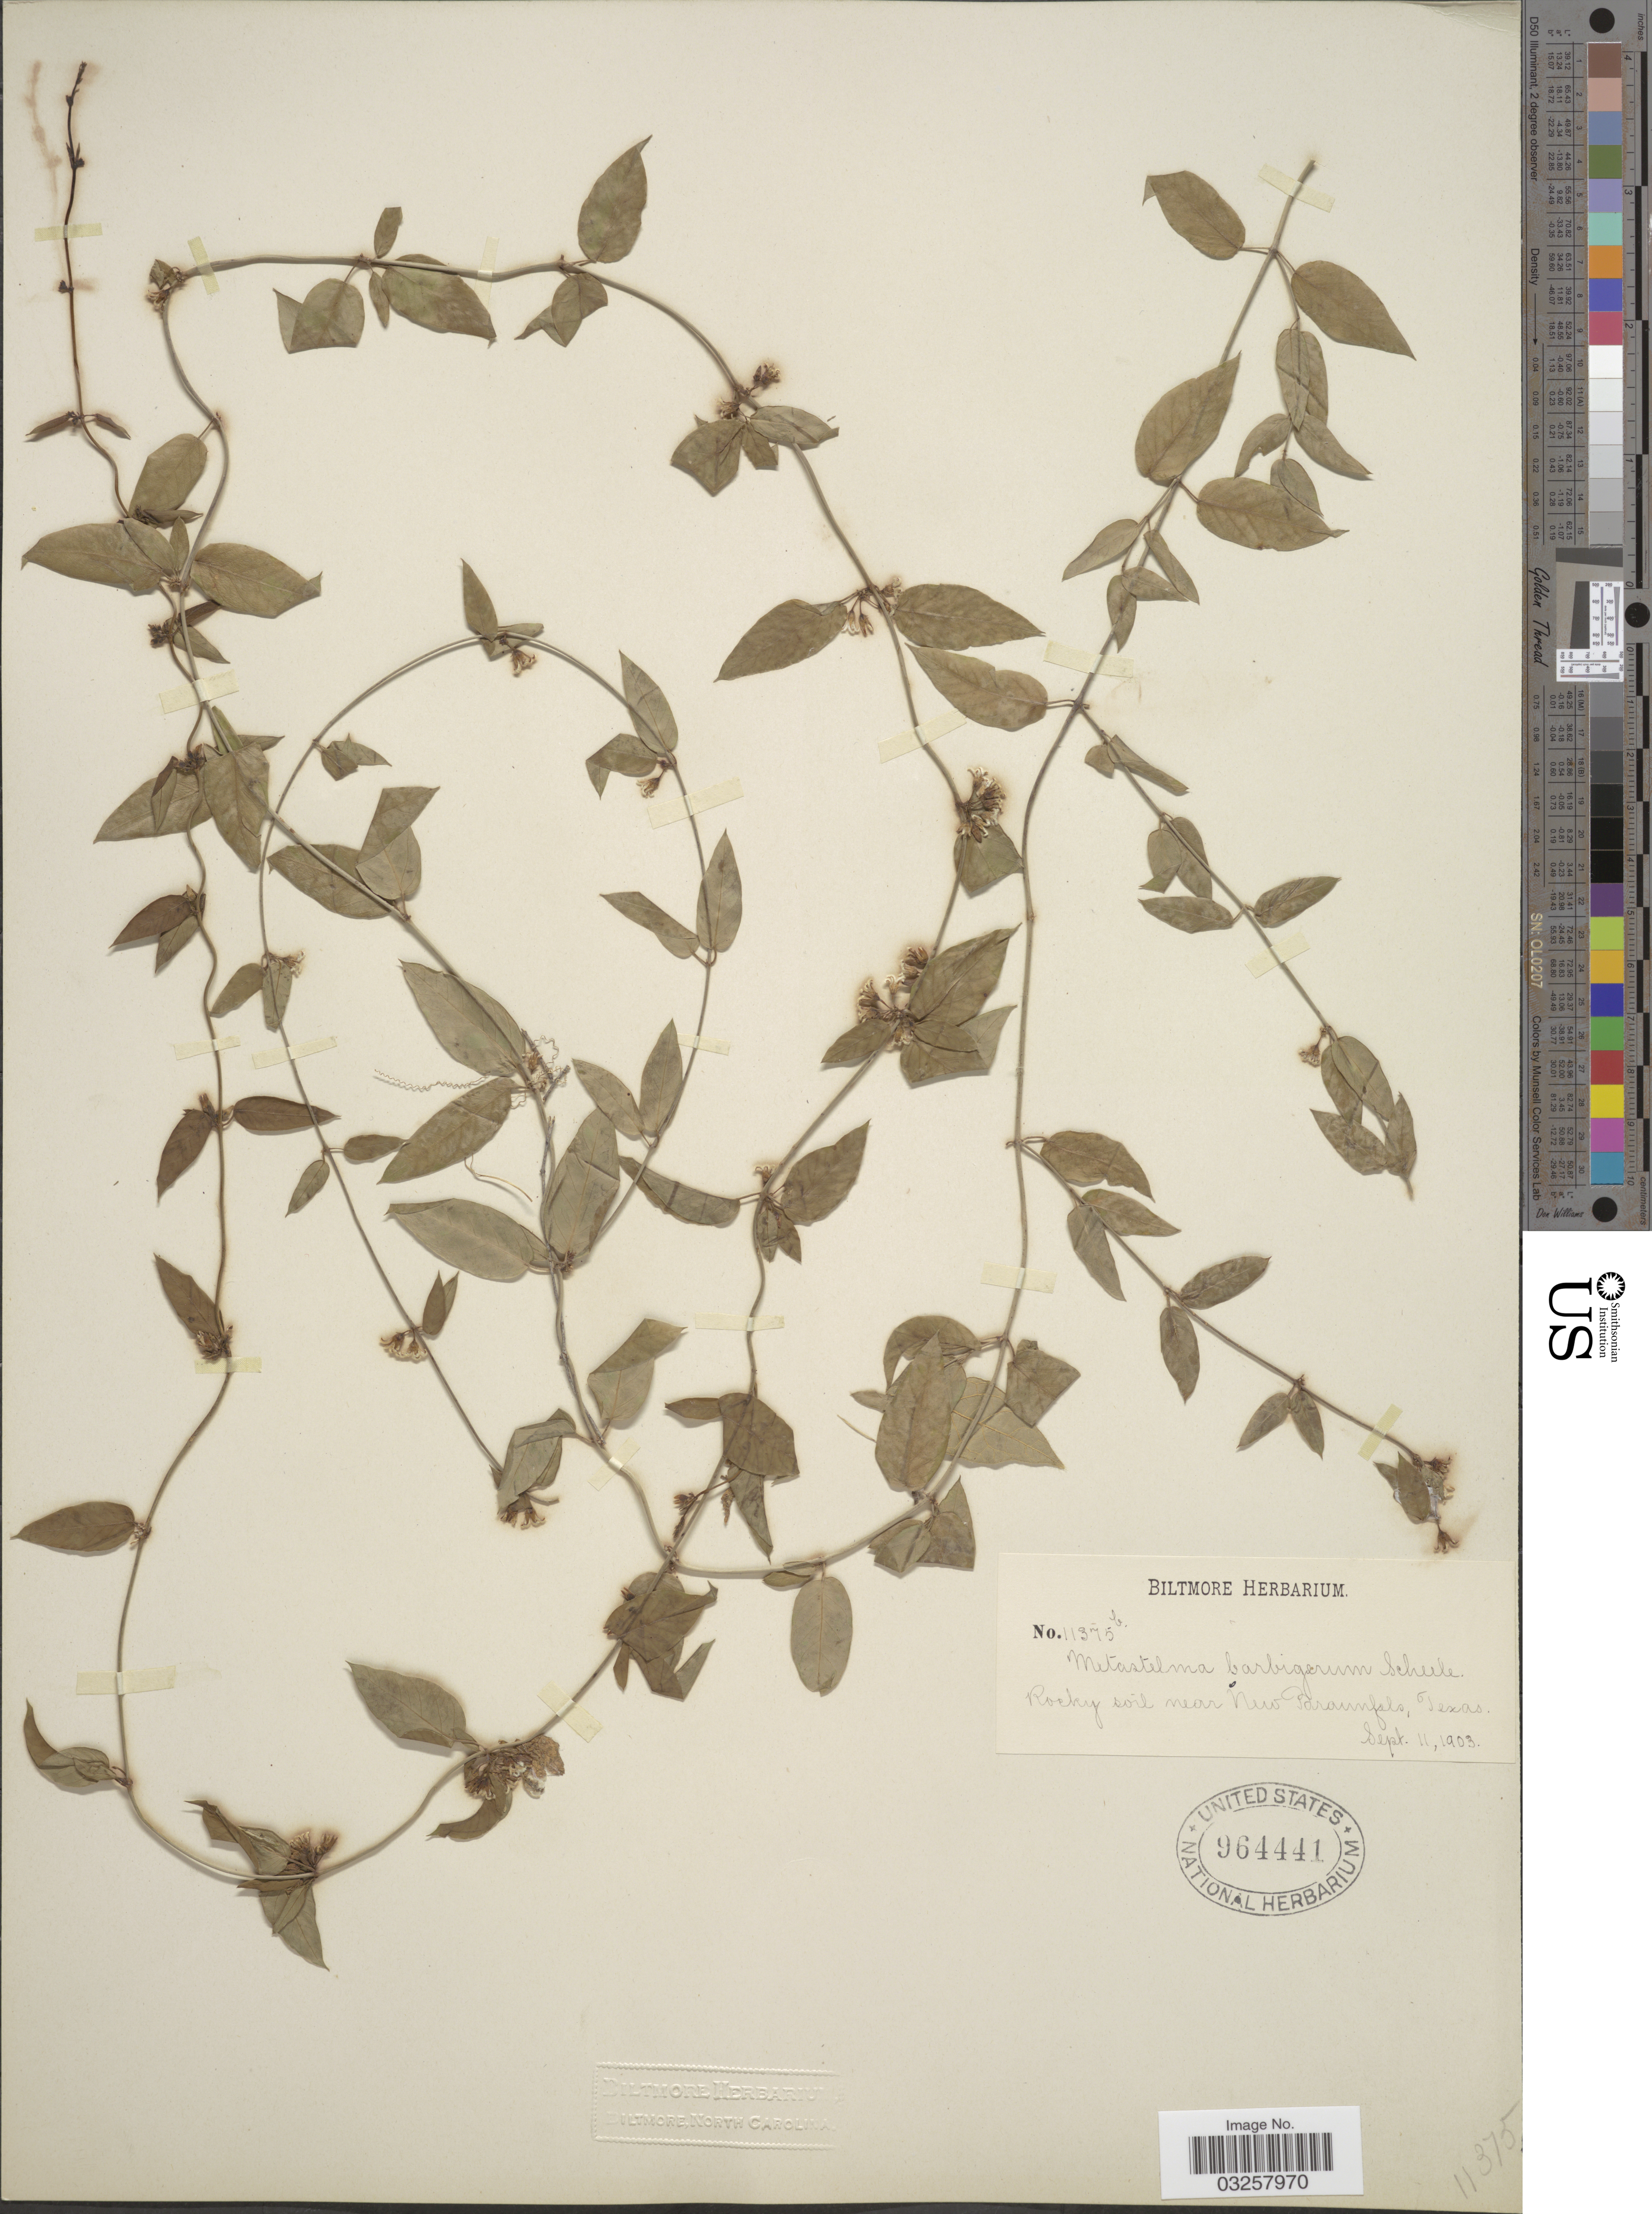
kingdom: Plantae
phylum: Tracheophyta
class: Magnoliopsida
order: Gentianales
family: Apocynaceae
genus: Metastelma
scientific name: Metastelma barbigerum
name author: Scheele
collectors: ex herb. Biltmore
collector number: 11375b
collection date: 1903-09-11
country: United States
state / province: Texas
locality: Rocky soil near New Braunfels.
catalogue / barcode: US 964441